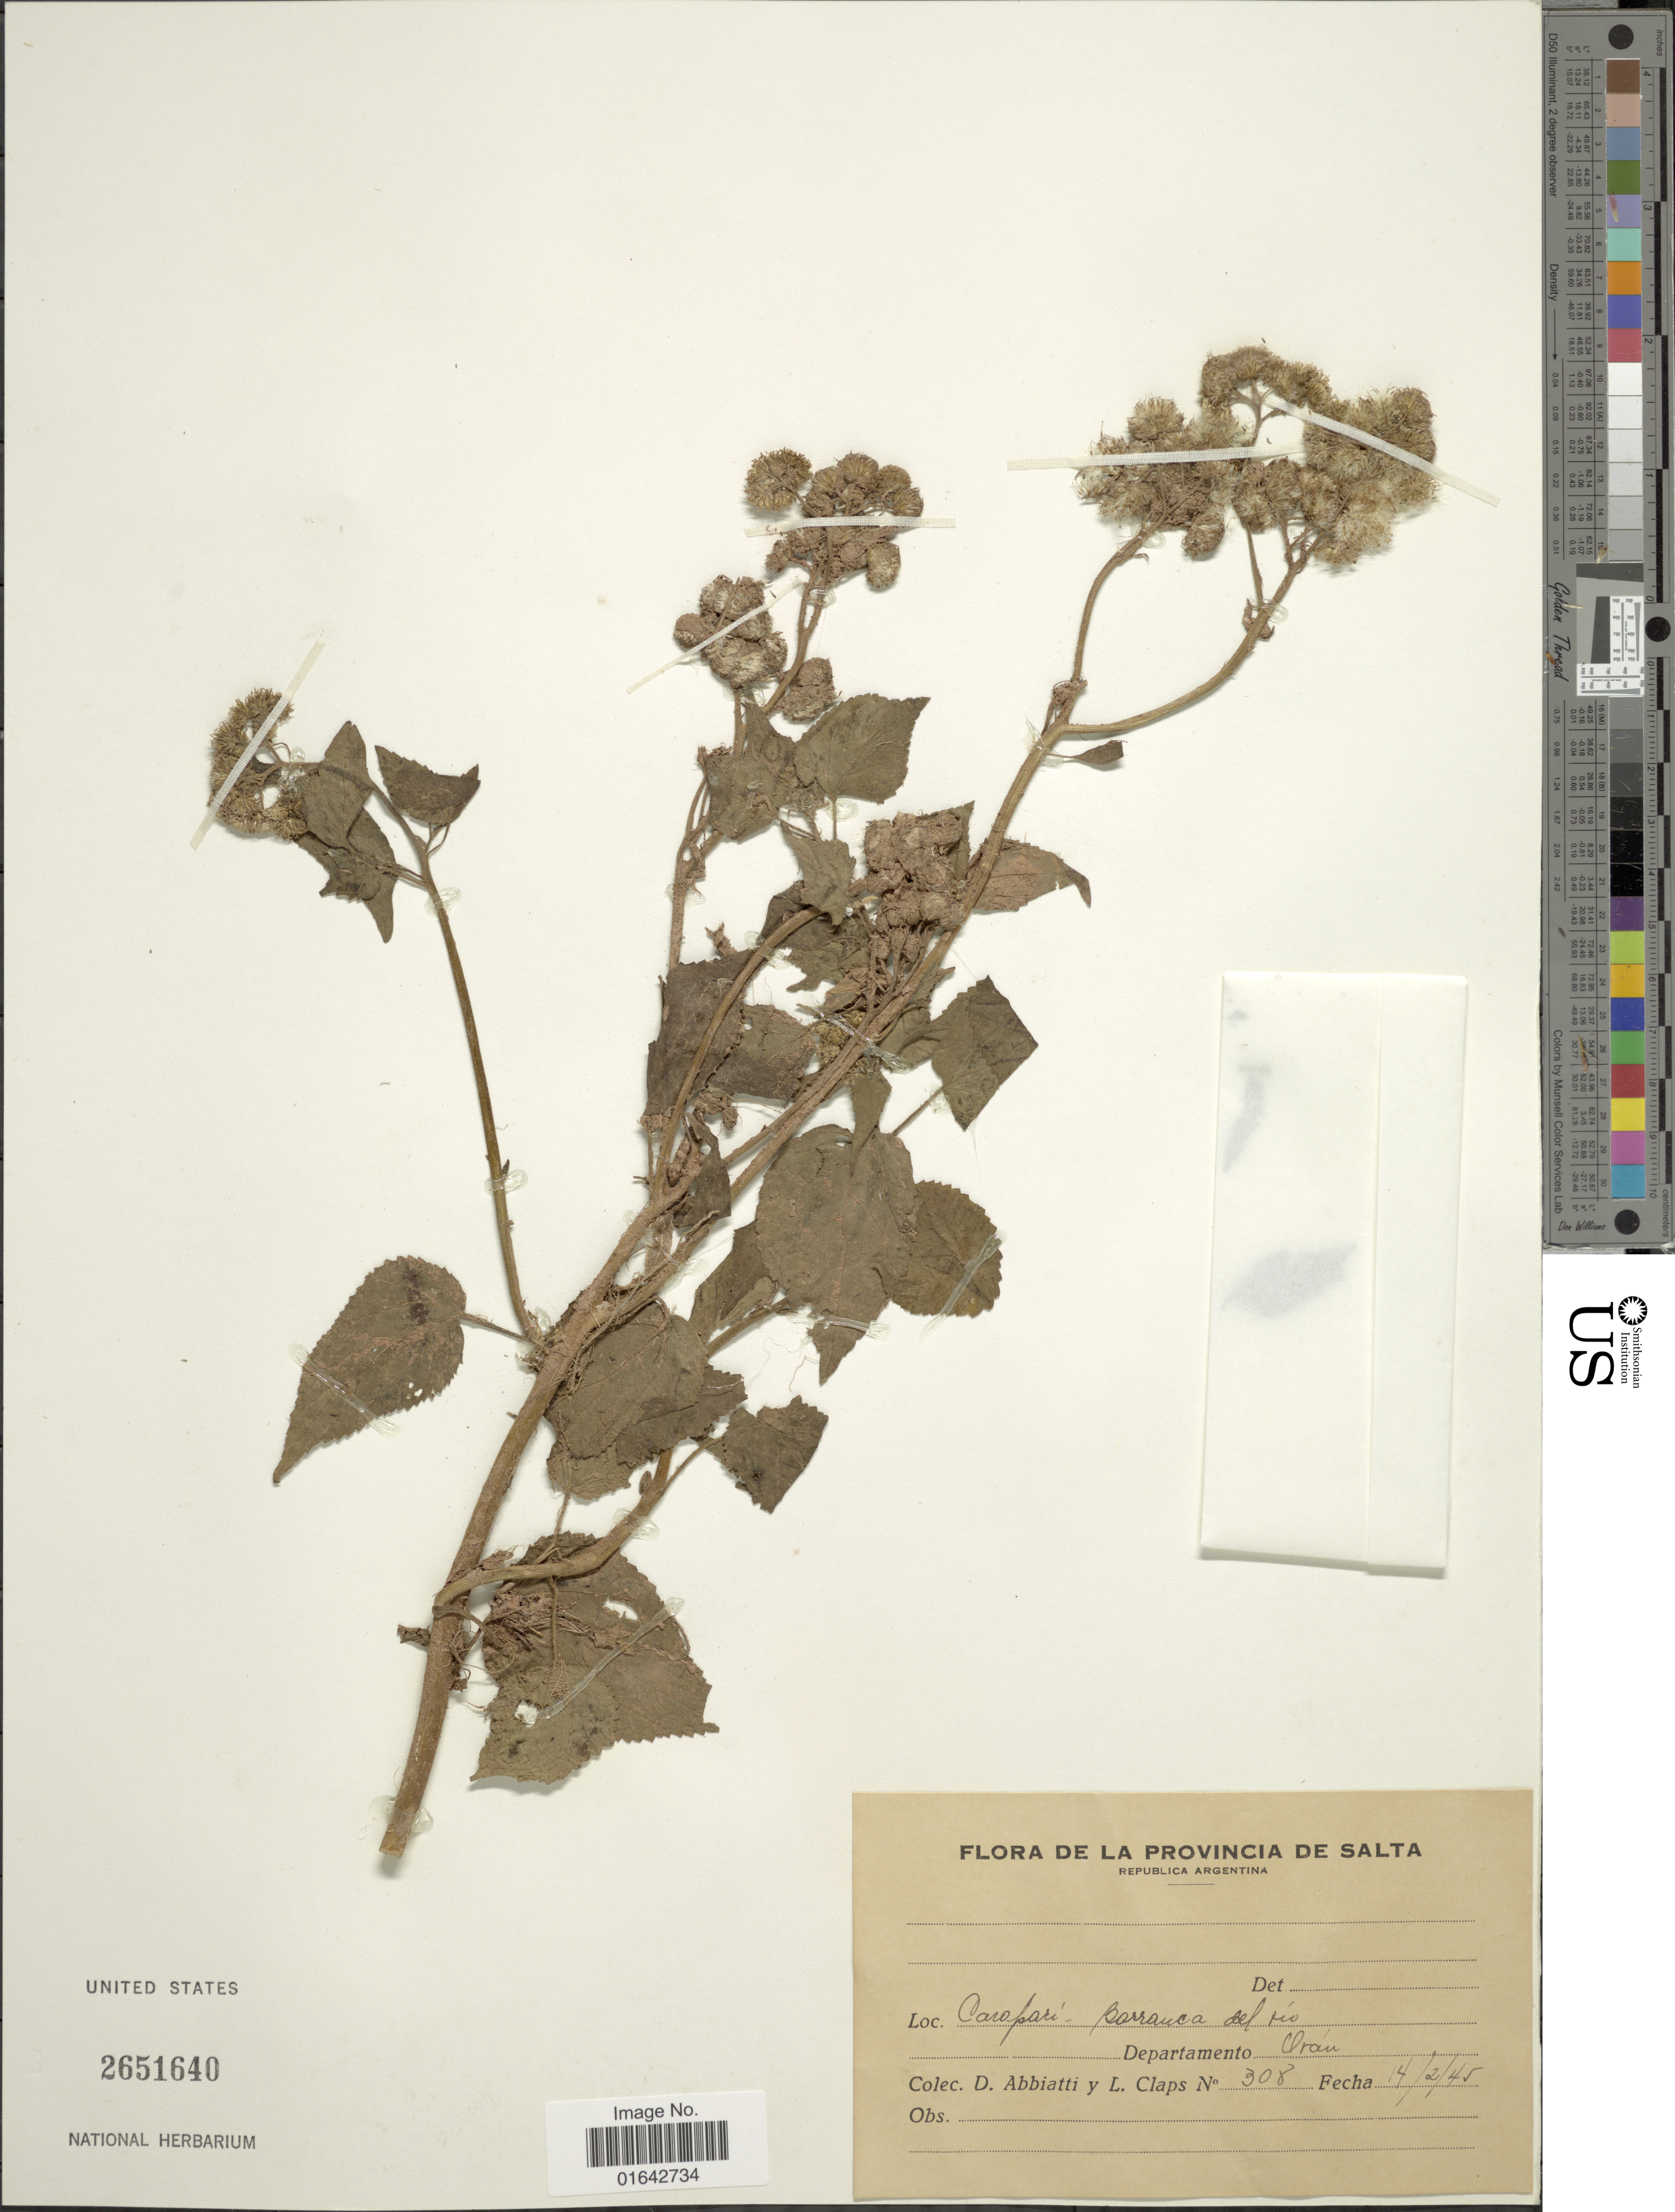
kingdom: Plantae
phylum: Tracheophyta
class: Magnoliopsida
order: Asterales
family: Asteraceae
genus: Urolepis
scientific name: Urolepis hecatantha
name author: (DC.) R.M. King & H. Rob.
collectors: D. Abbiatti & L. Claps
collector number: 308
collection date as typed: Transcribed d/m/y: 14/2/45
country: Argentina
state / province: Salta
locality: La Provincia de Salta, Caropari, Barranca del Rio, Iruya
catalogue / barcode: US 2651640